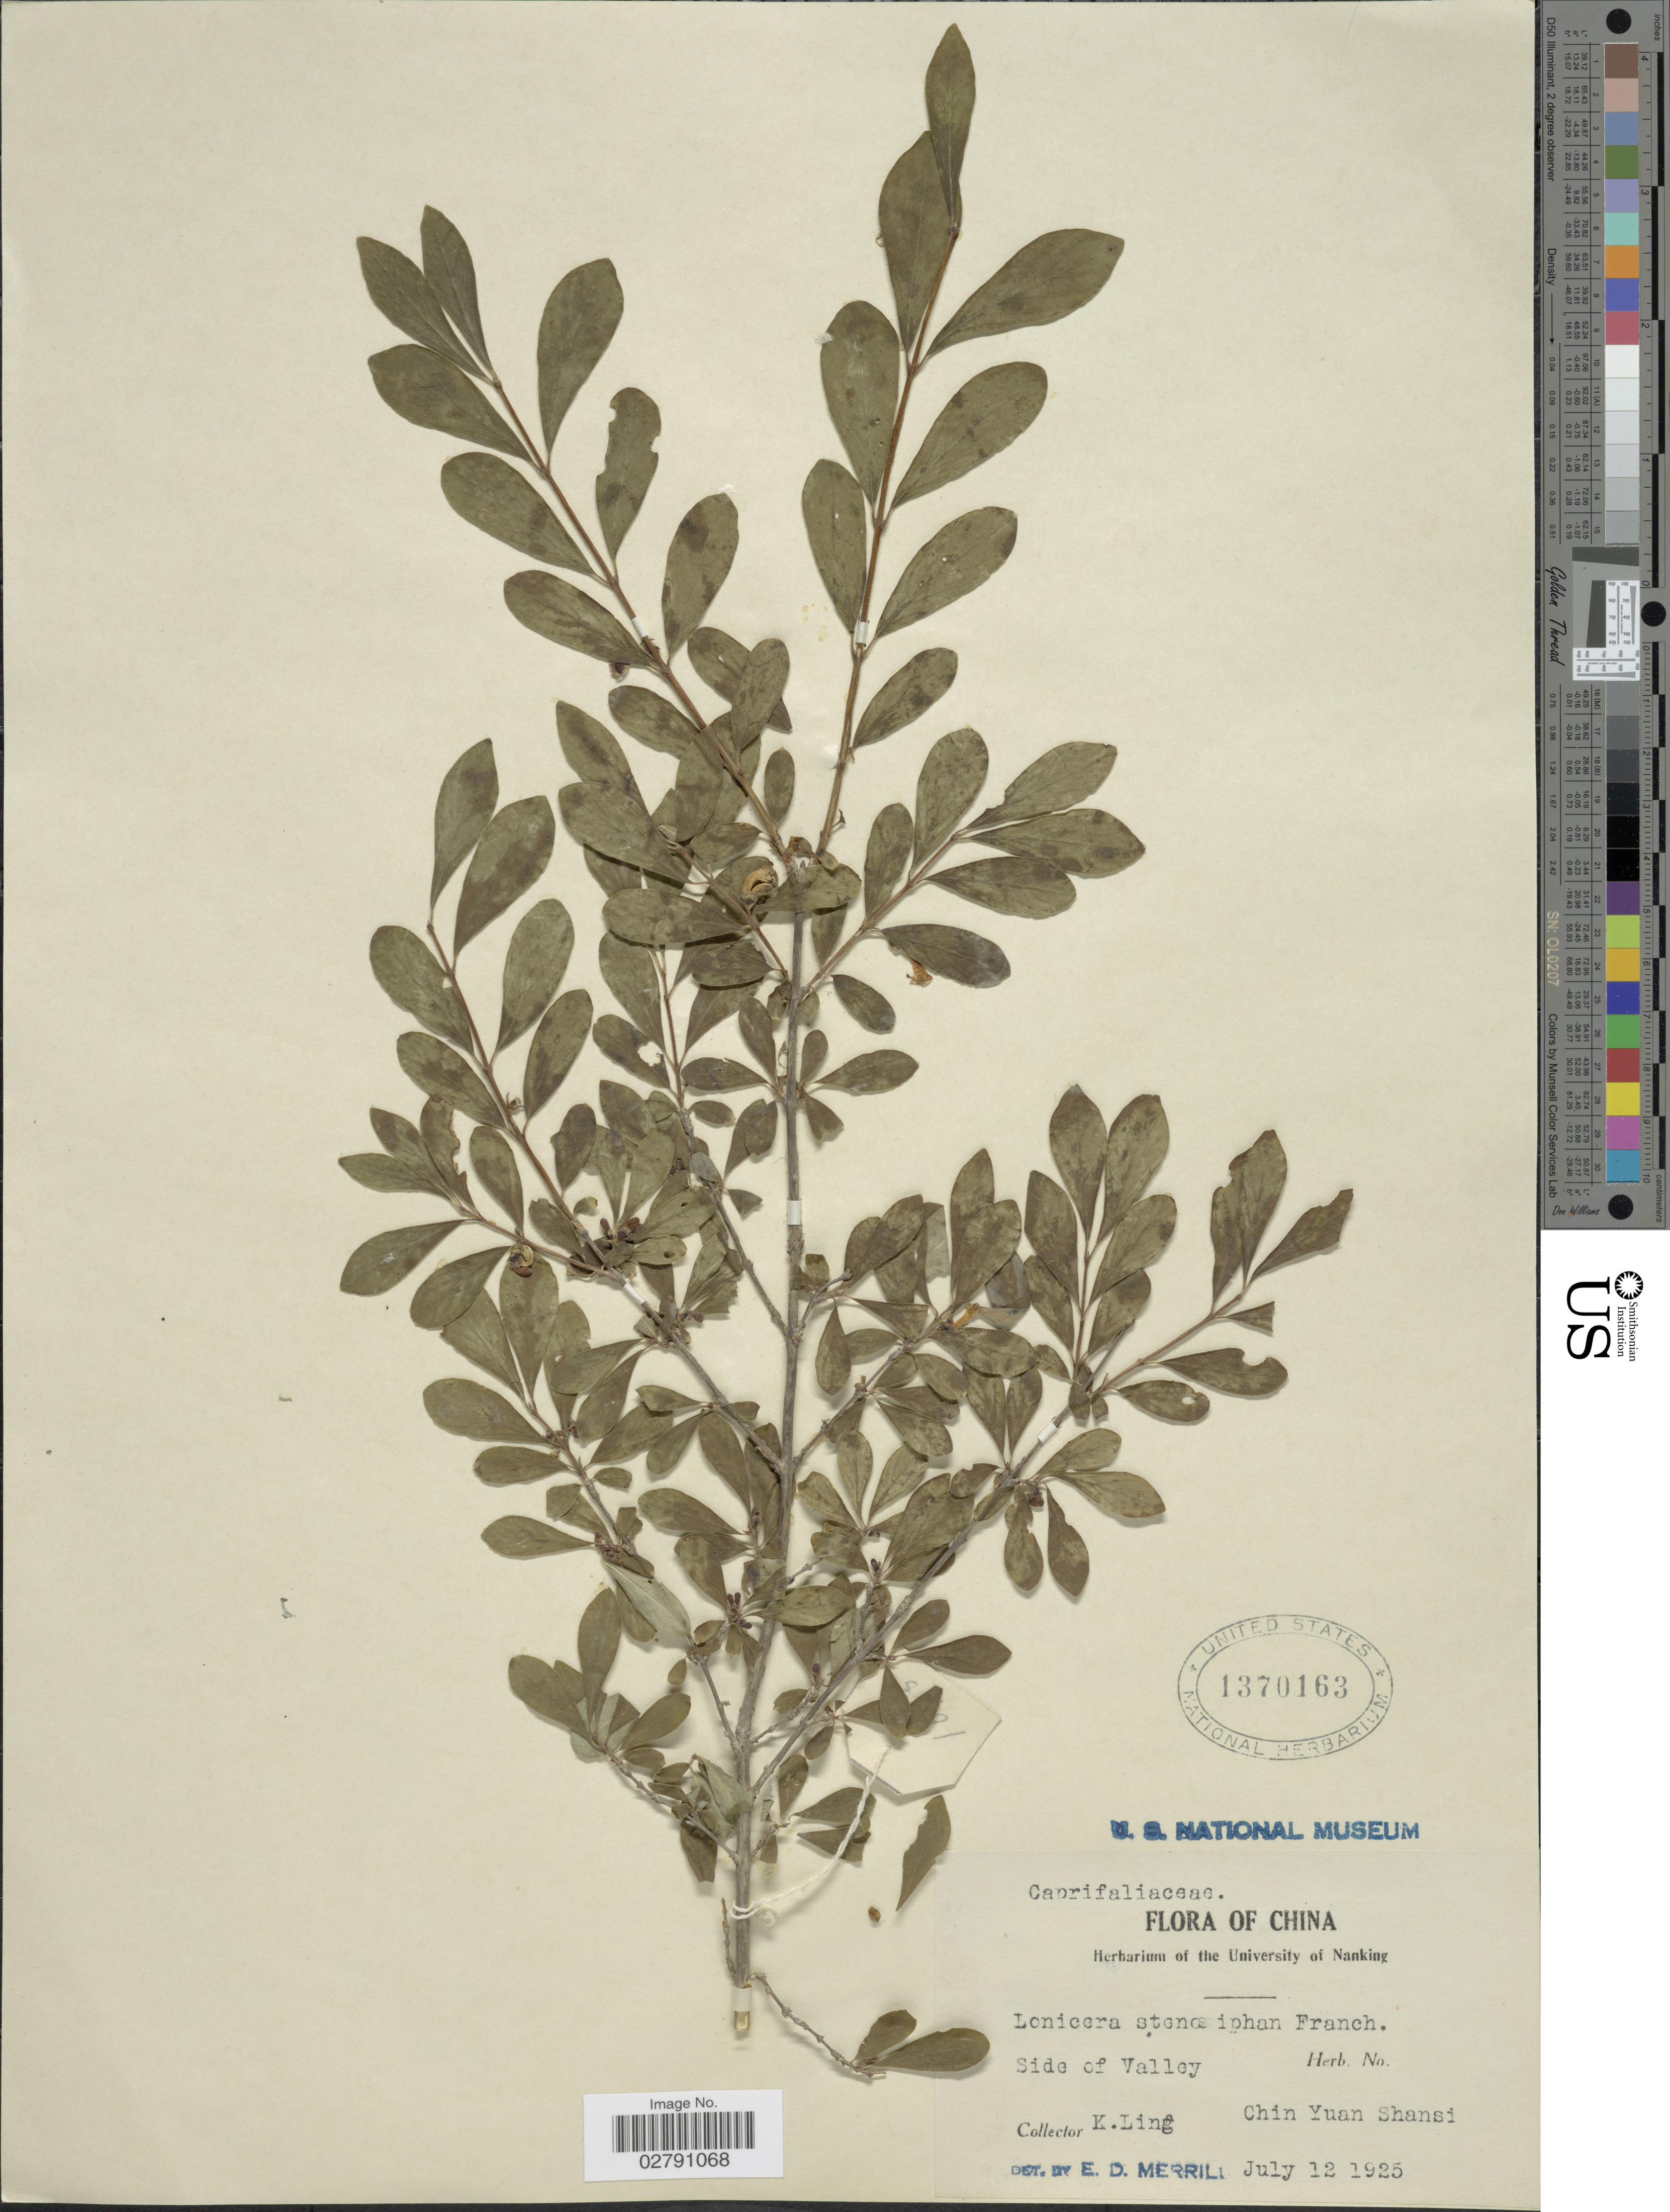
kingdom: Plantae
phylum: Tracheophyta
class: Magnoliopsida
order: Dipsacales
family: Caprifoliaceae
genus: Lonicera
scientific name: Lonicera stenosiphon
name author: Franch.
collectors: K. Ling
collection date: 1925-07-12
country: China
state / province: Shanxi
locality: Side of Valley. Chin Yuan Shansi.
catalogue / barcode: US 1370163